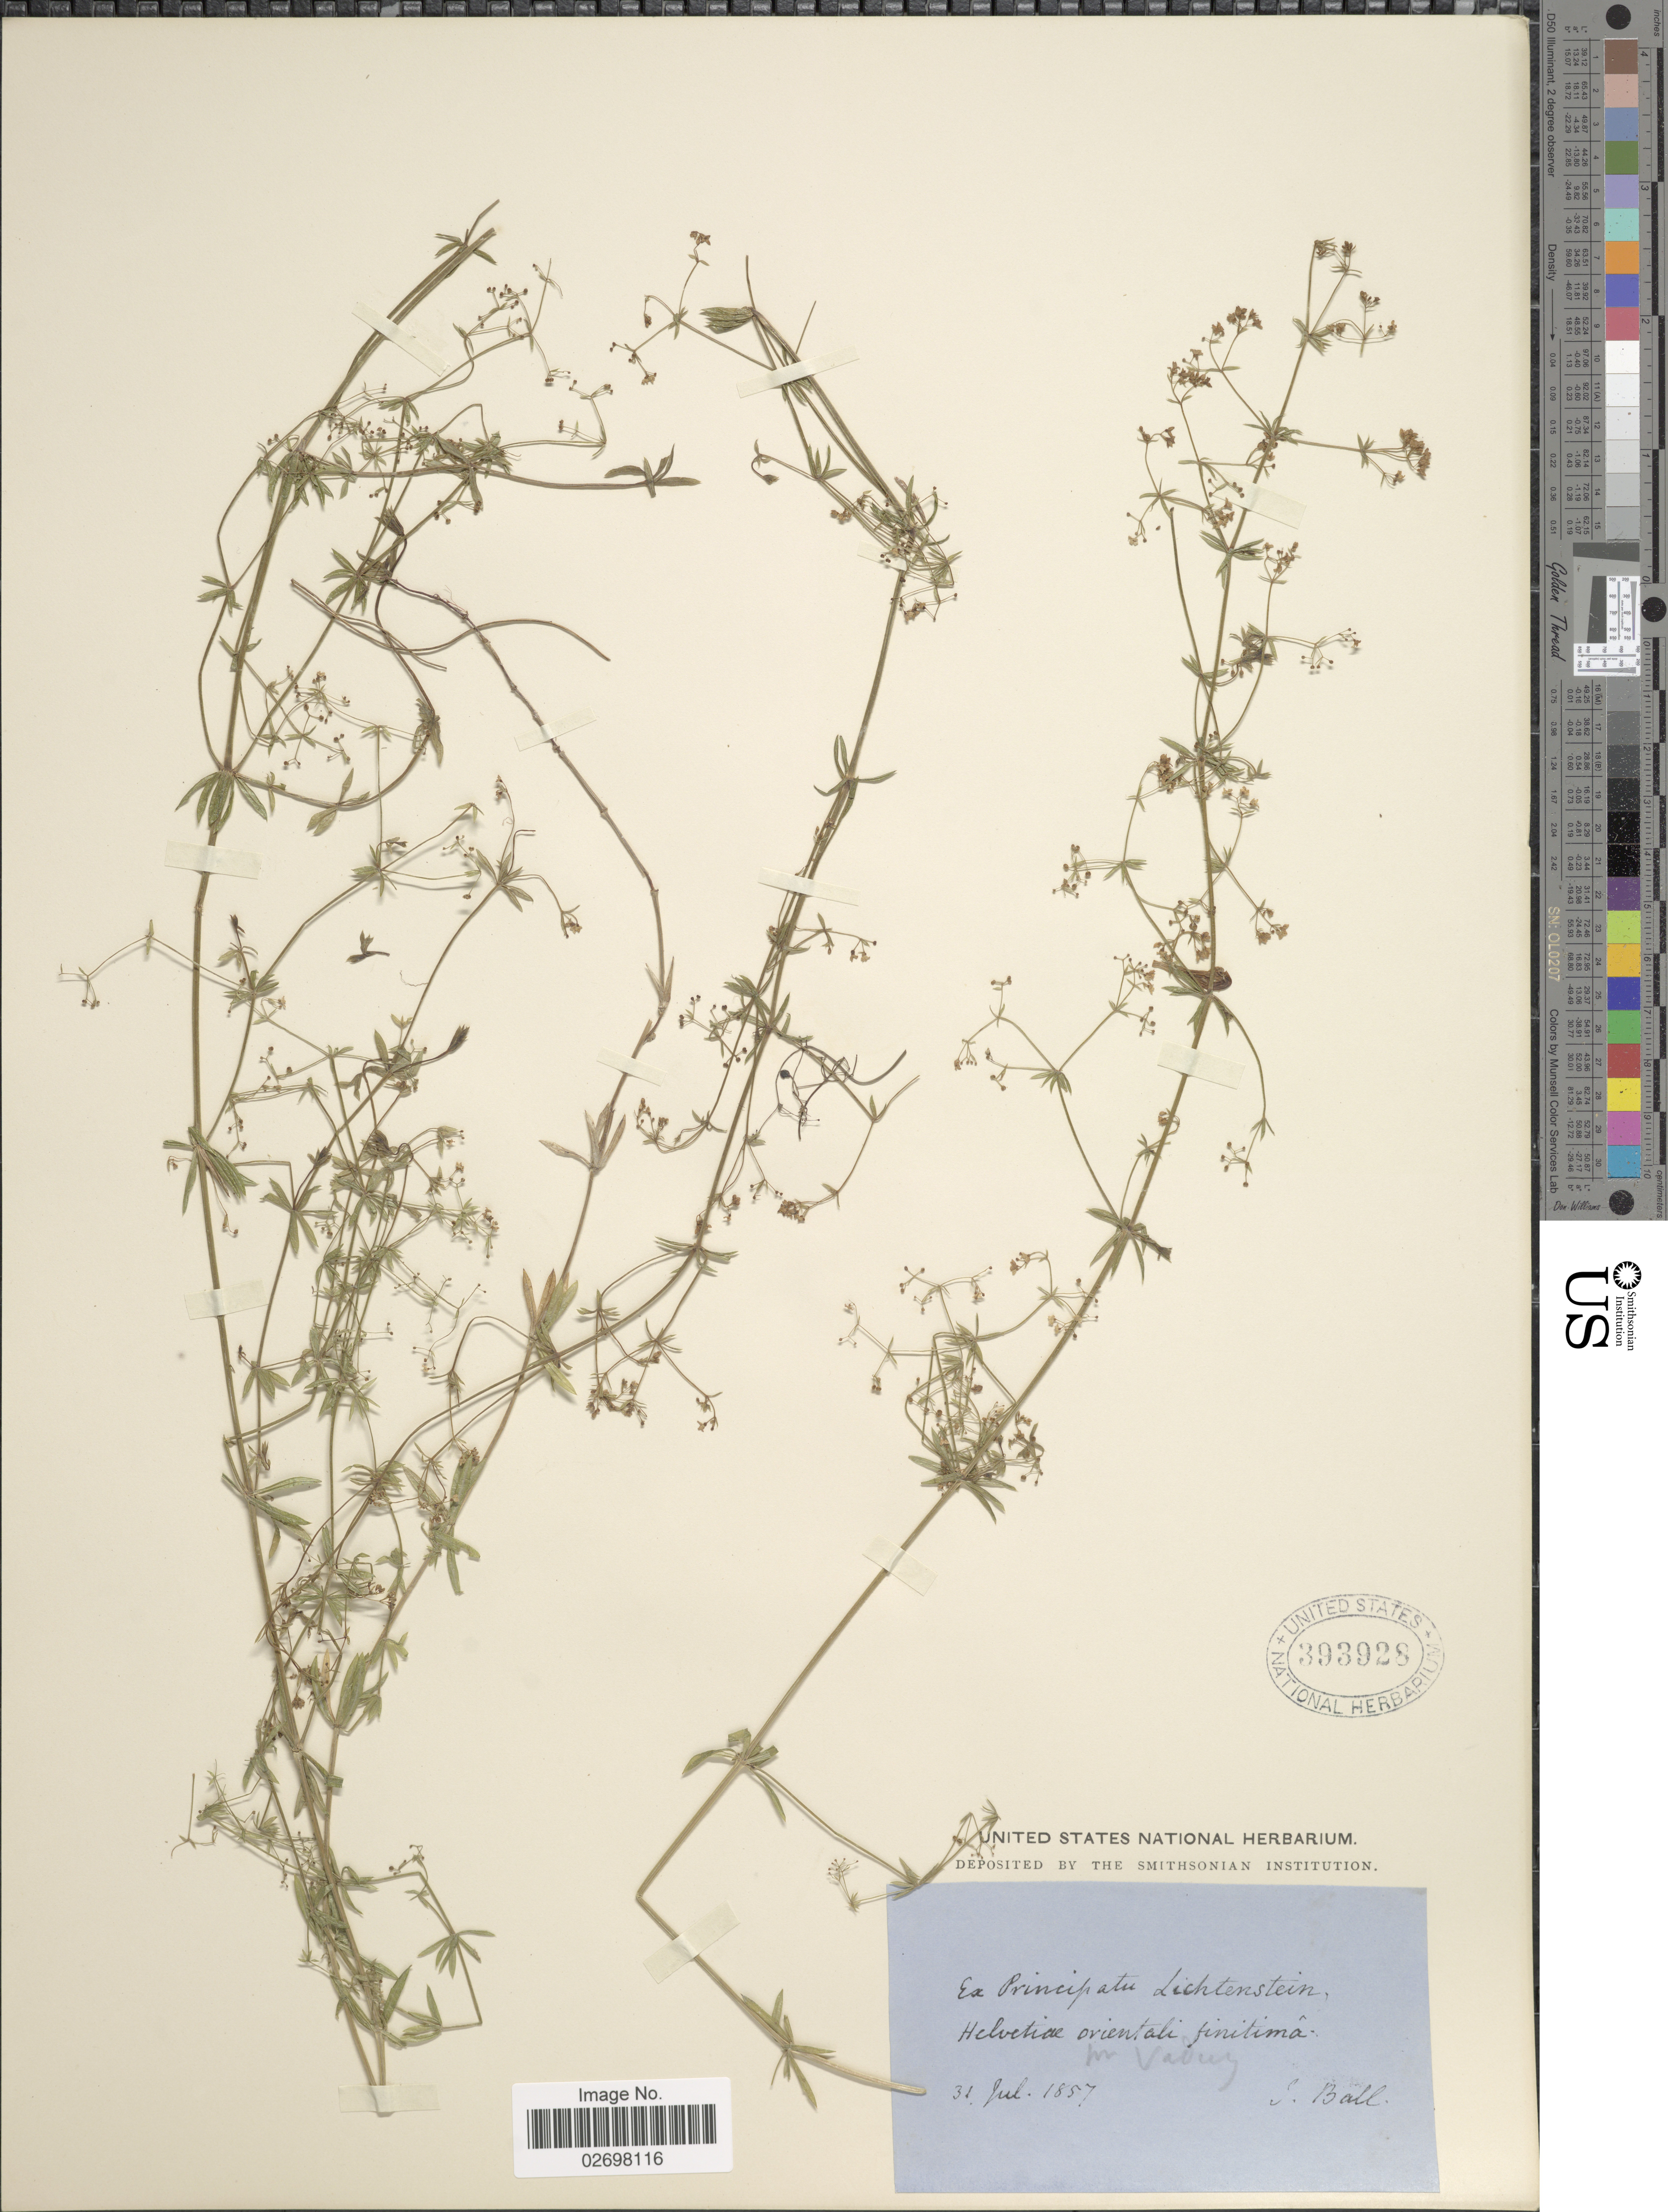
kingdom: Plantae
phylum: Tracheophyta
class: Magnoliopsida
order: Gentianales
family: Rubiaceae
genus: Galium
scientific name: Galium sp.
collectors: J. Ball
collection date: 1857-07-31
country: Liechtenstein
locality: Ex Principatu Lichtenstein, Helvetiae orientali finitimâ pr Vaduz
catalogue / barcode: US 393928